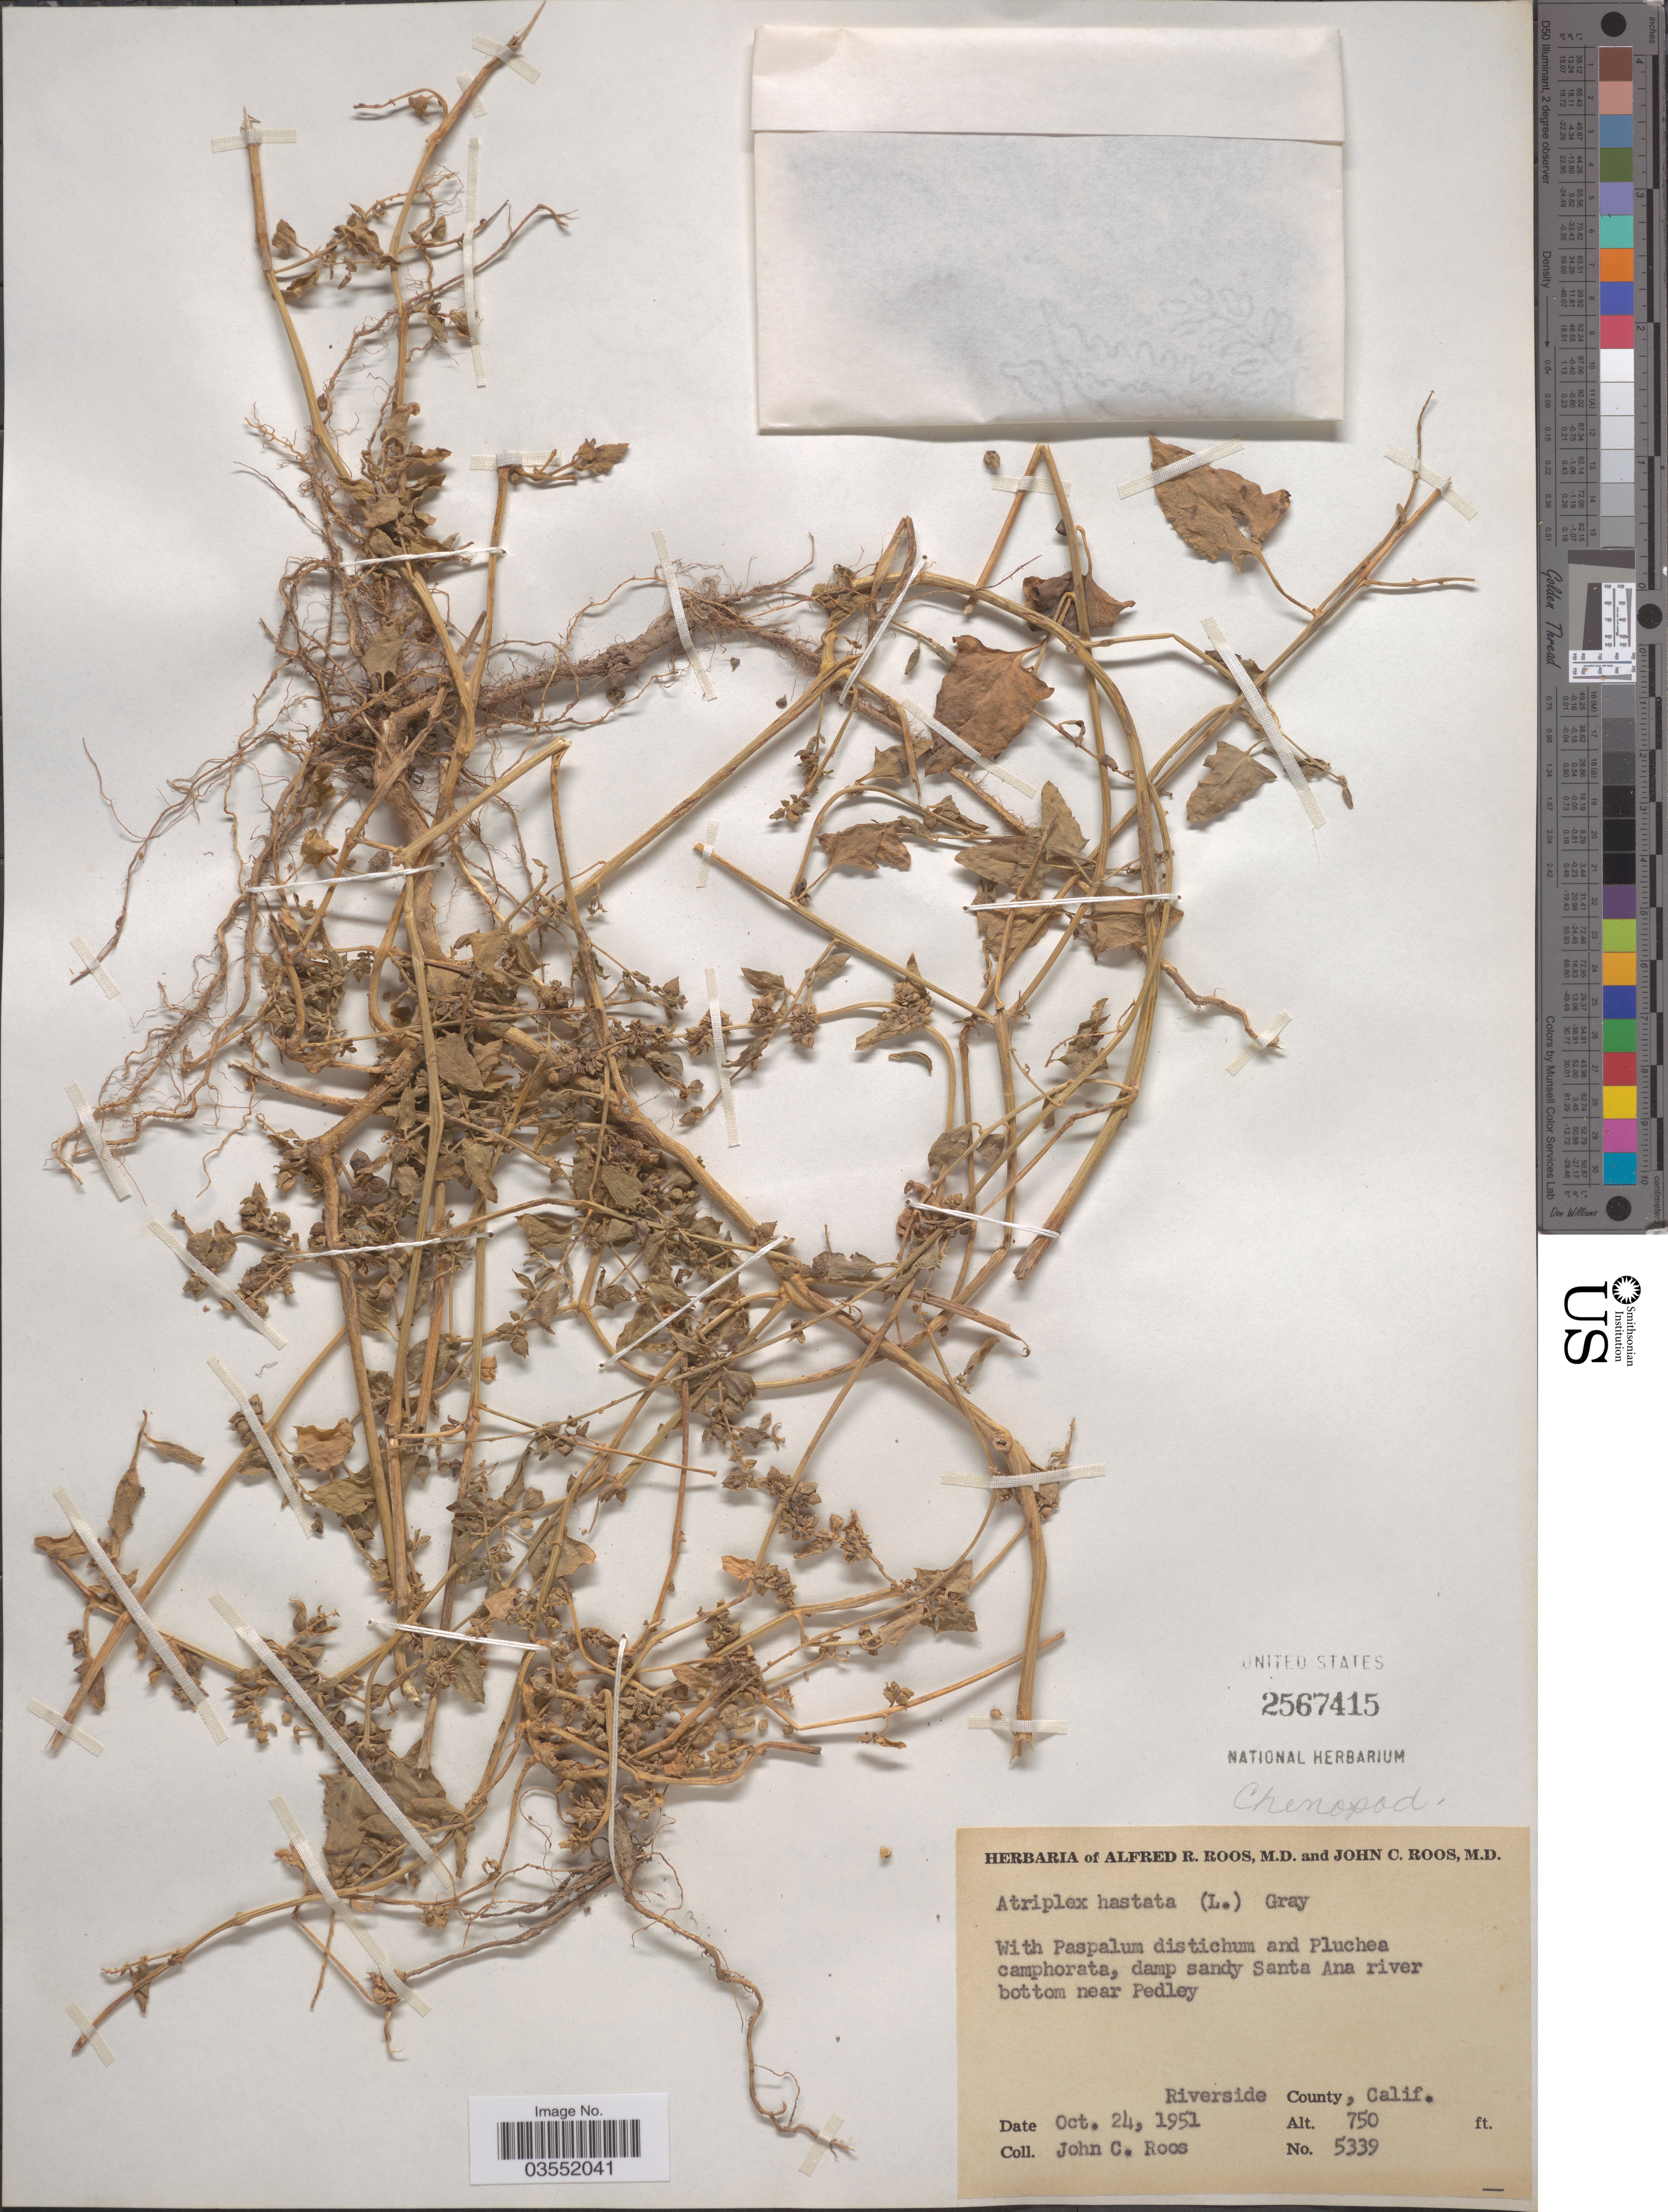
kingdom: Plantae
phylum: Tracheophyta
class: Magnoliopsida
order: Caryophyllales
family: Amaranthaceae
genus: Atriplex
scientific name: Atriplex hastata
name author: L.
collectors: J. C. Roos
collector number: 5339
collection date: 1951-10-24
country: United States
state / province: California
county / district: Riverside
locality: Damp sandy Santa Ana river bottom near Pedley. Riverside County.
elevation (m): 229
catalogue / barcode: US 2567415